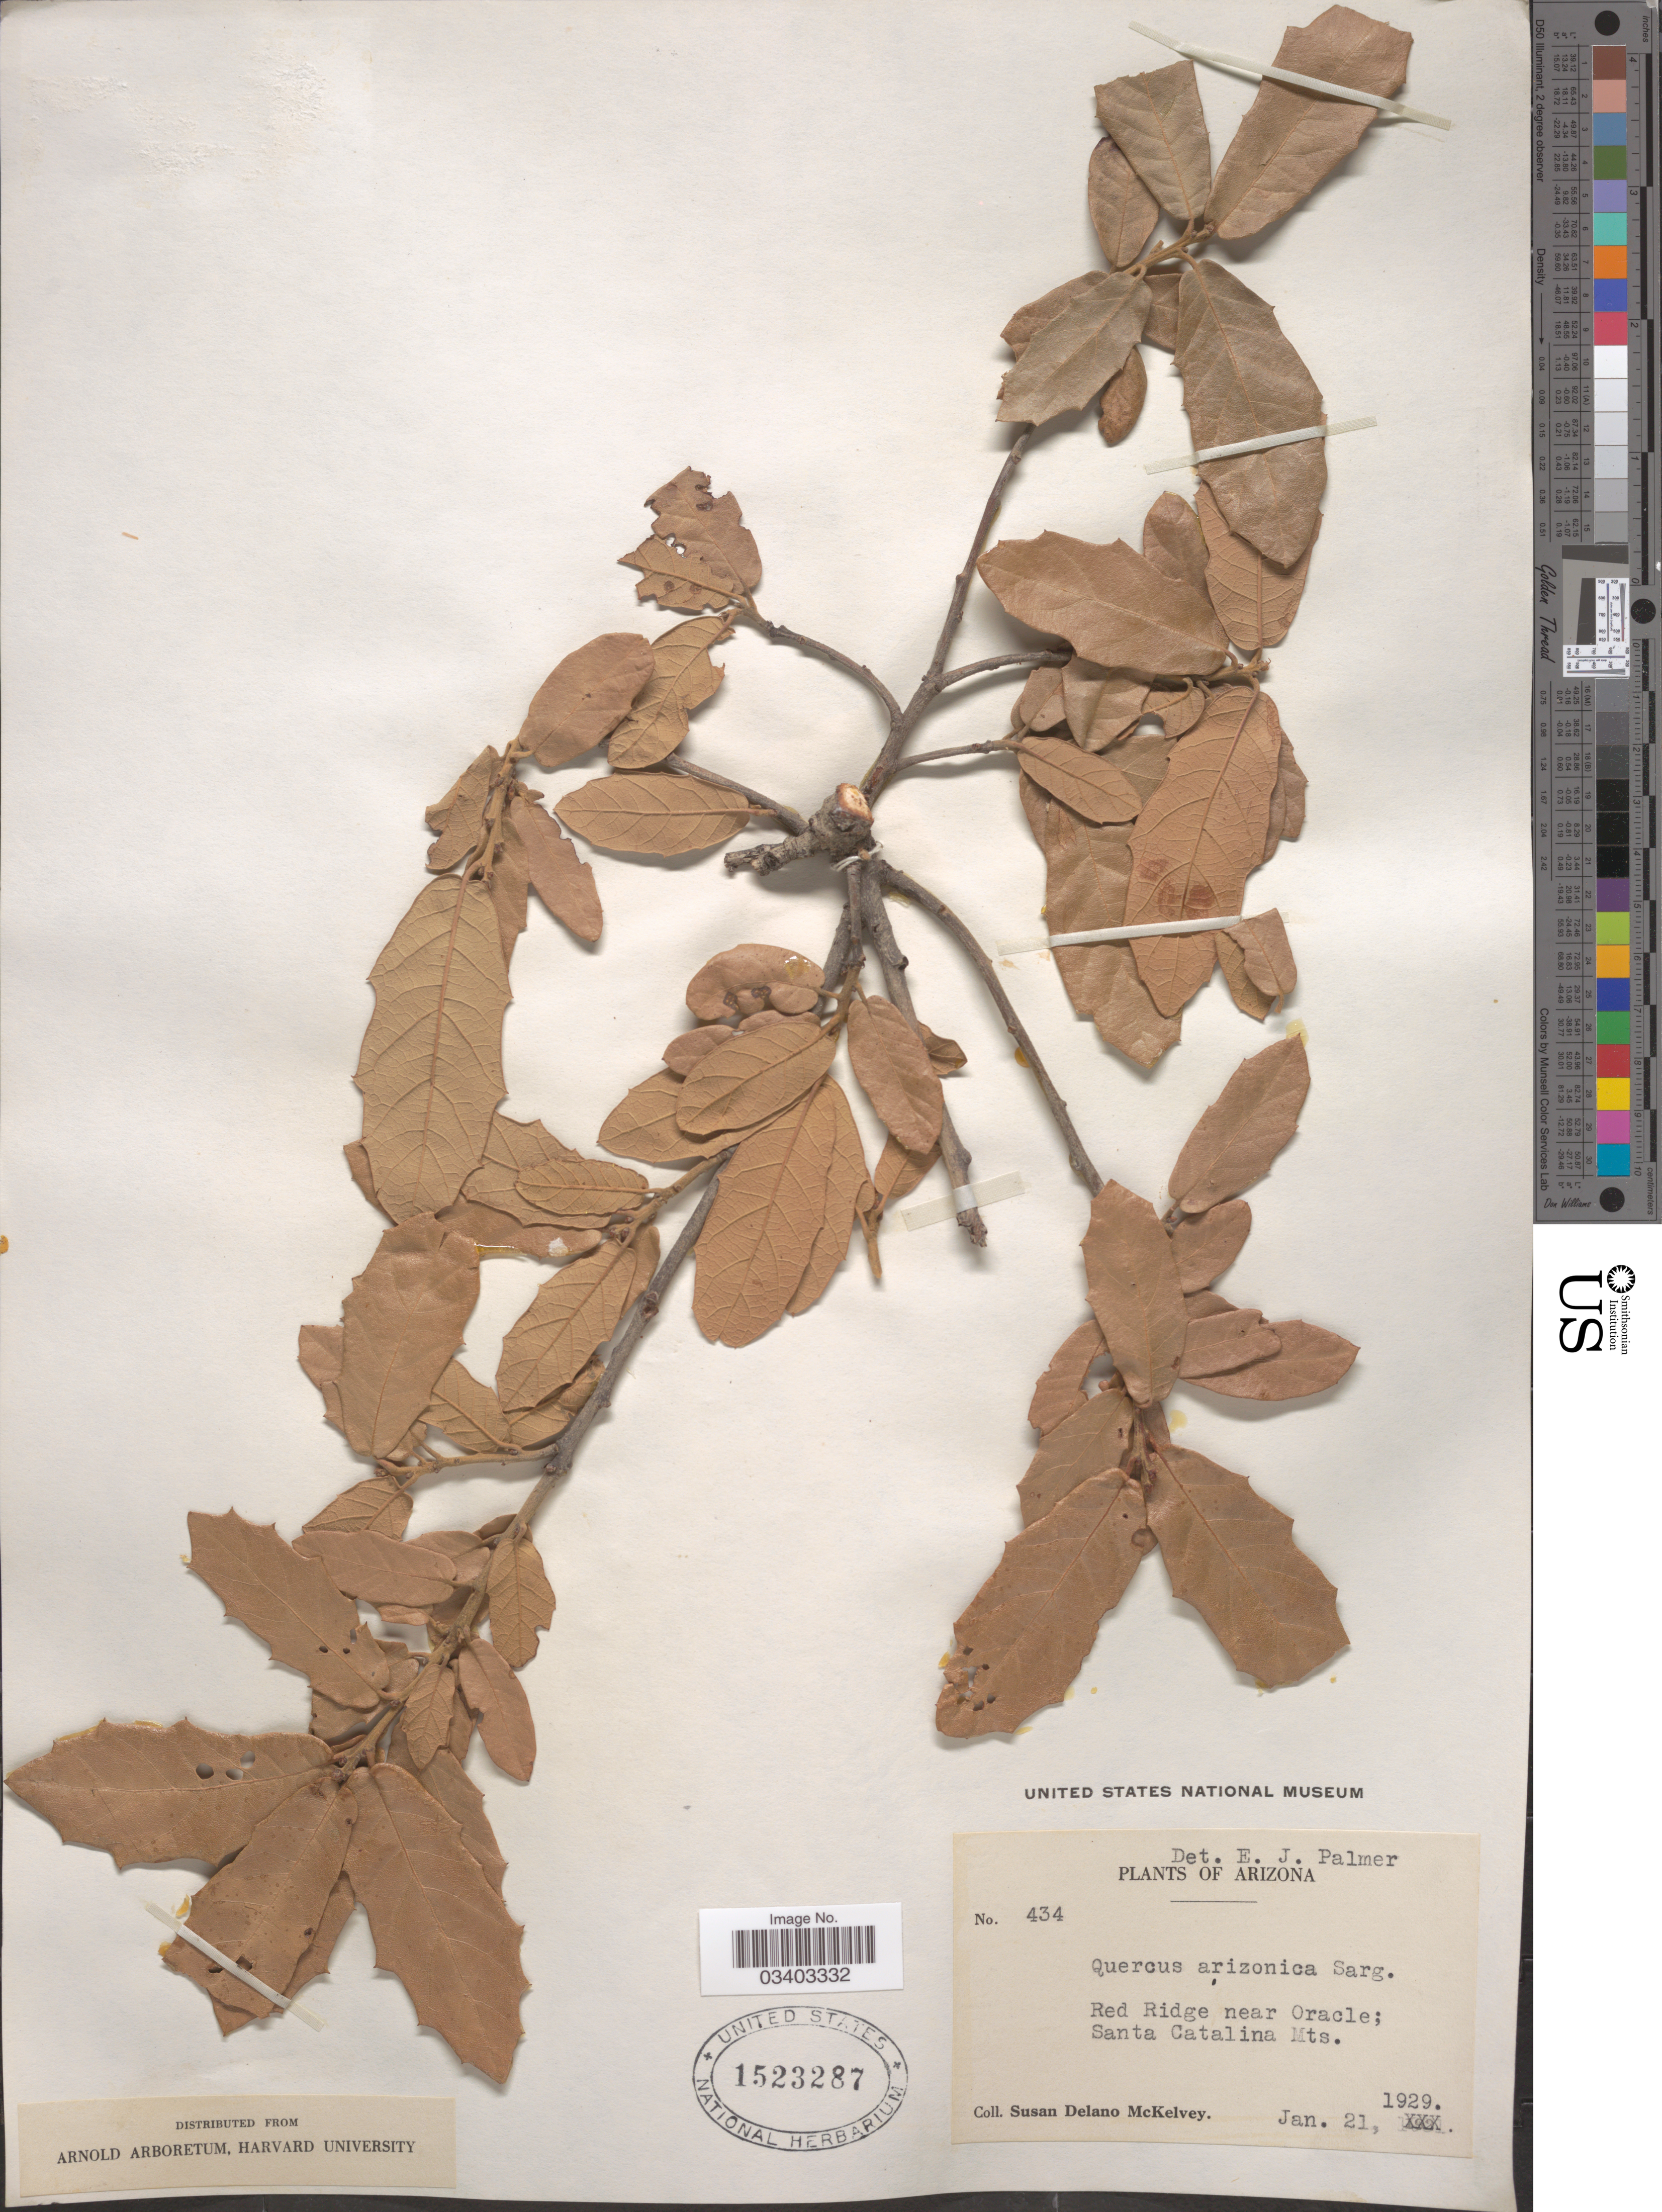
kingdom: Plantae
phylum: Tracheophyta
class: Magnoliopsida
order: Fagales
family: Fagaceae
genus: Quercus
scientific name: Quercus arizonica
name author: Sarg.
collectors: S. A. McKelvey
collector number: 434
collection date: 1929-01-21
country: United States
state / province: Arizona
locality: Red Ridge near Oracle; Santa Catalina Mts.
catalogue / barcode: US 1523287